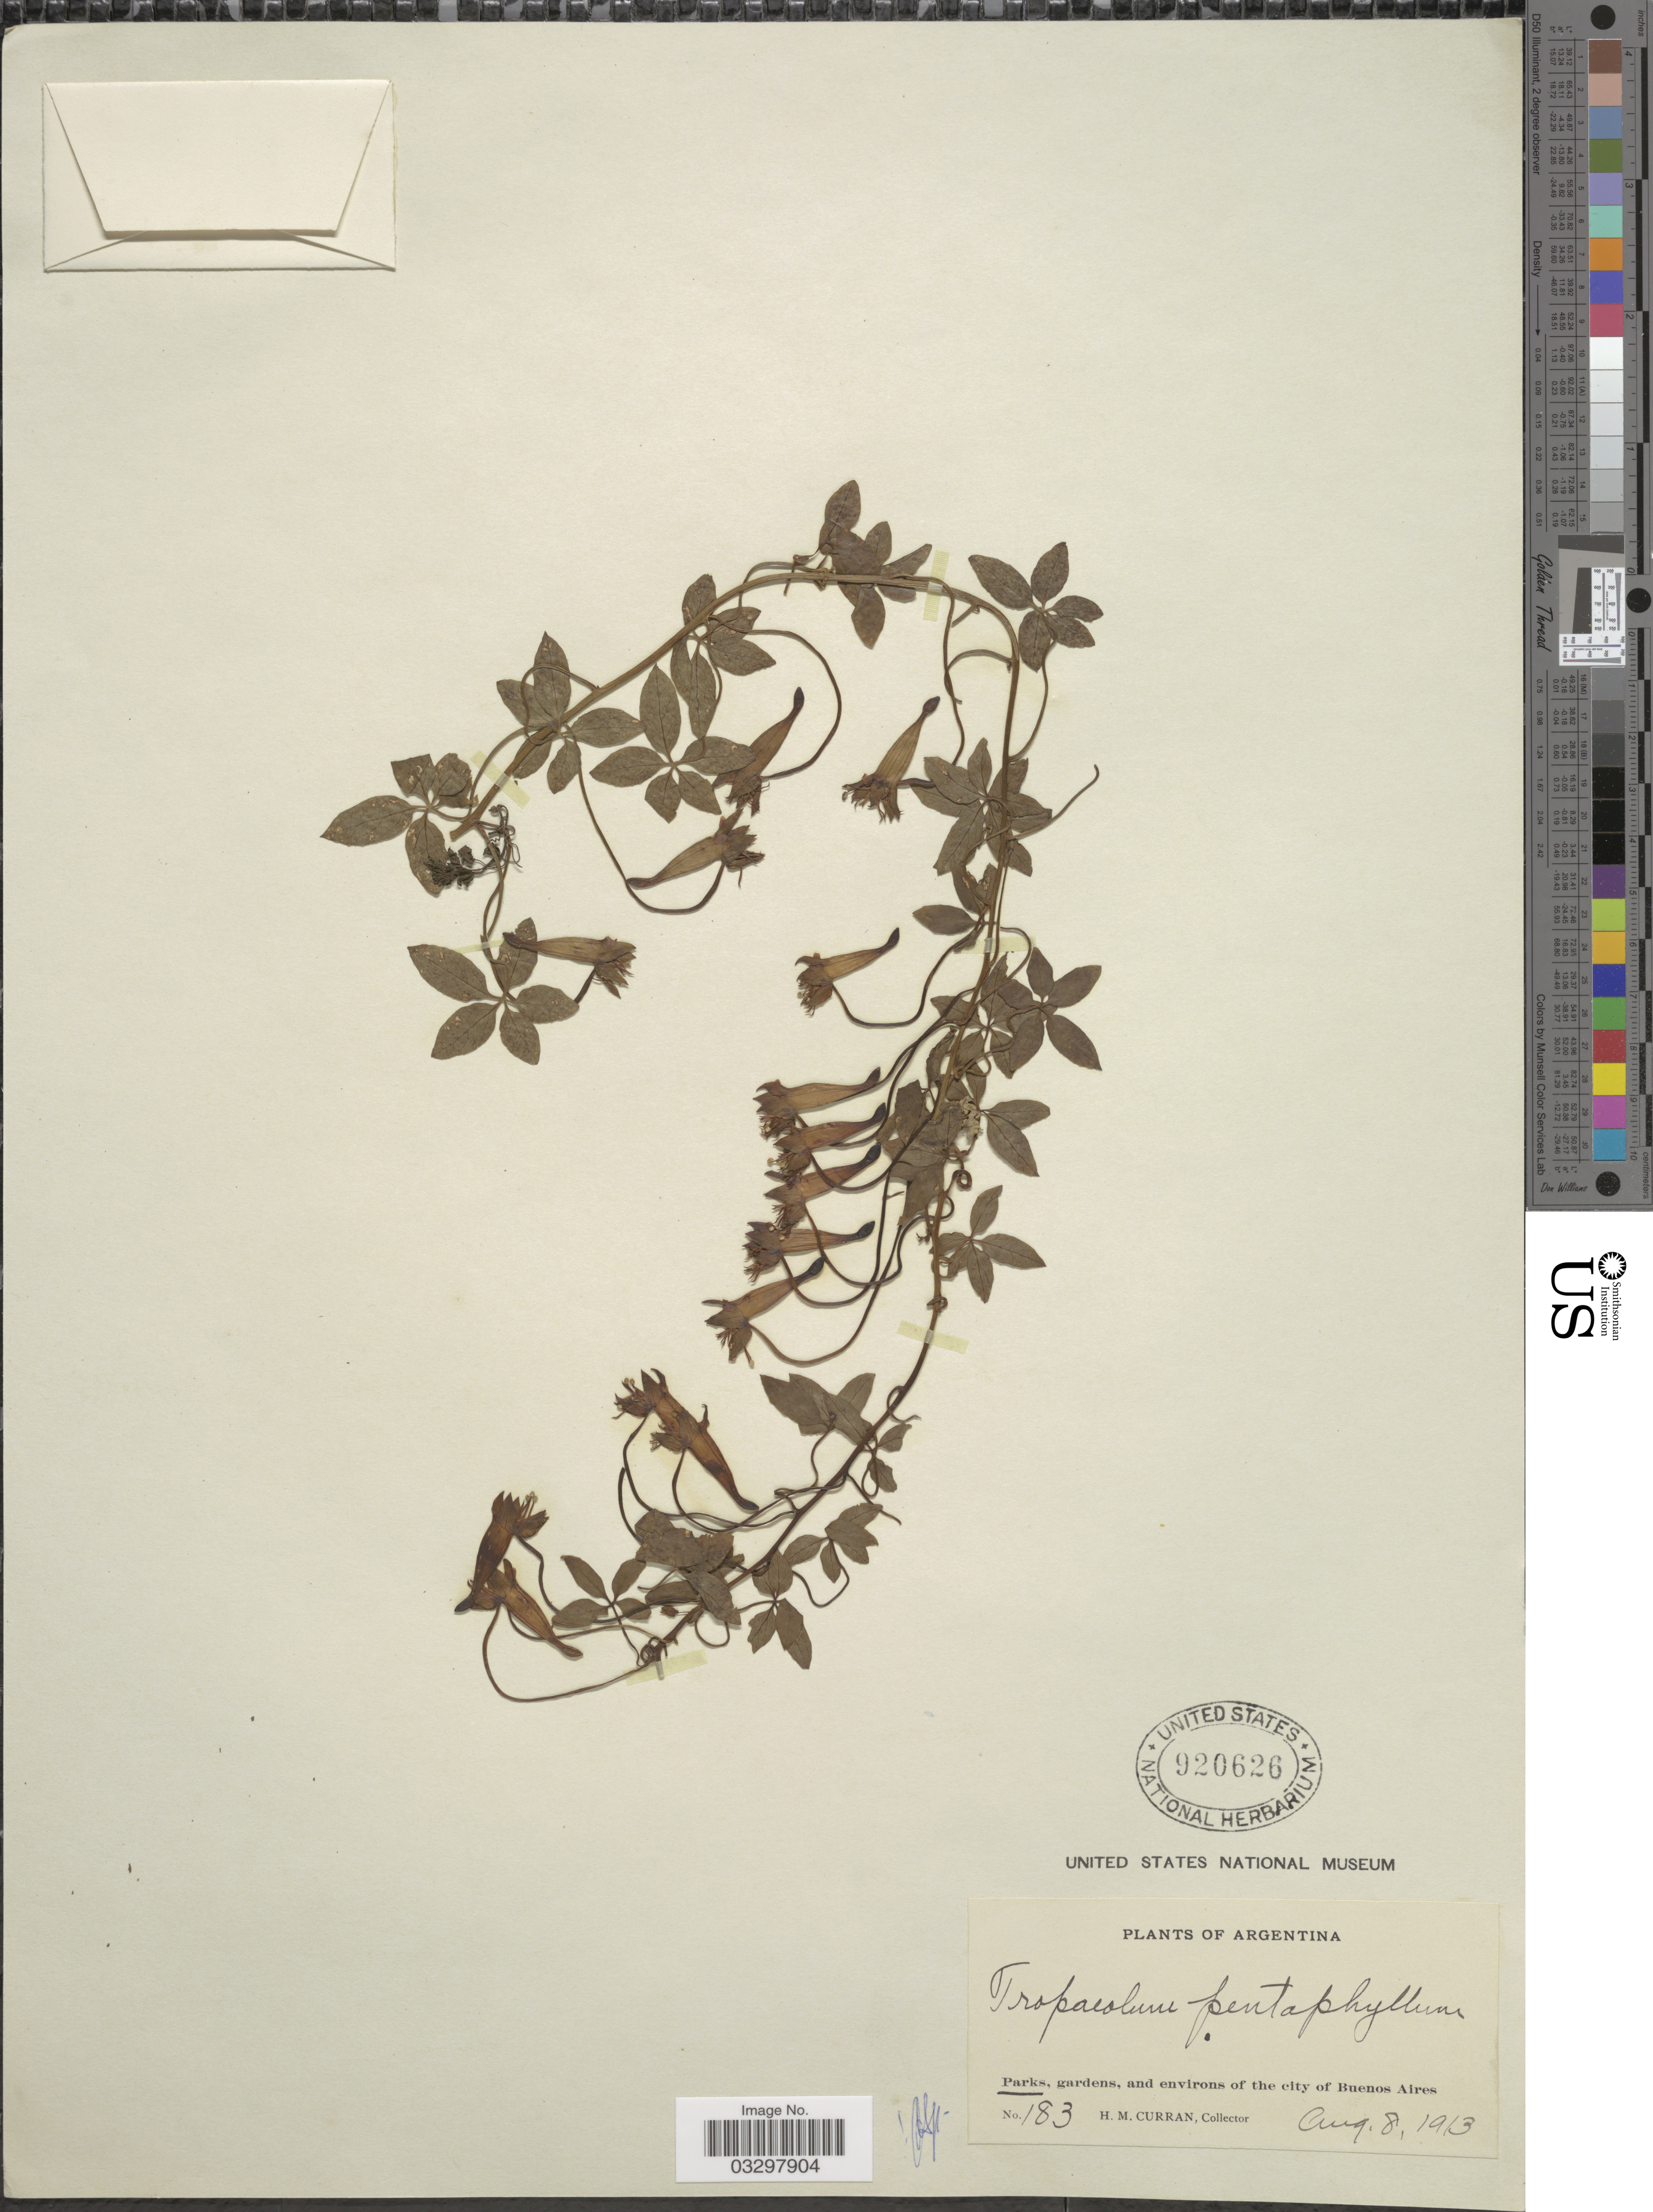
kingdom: Plantae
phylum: Tracheophyta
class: Magnoliopsida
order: Brassicales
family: Tropaeolaceae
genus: Tropaeolum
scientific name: Tropaeolum pentaphyllum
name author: Lam.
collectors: H. M. Curran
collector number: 183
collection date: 1913-08-08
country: Argentina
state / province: Buenos Aires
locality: Parks, gardens, environs of the city of Buenos Aires.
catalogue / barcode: US 920626